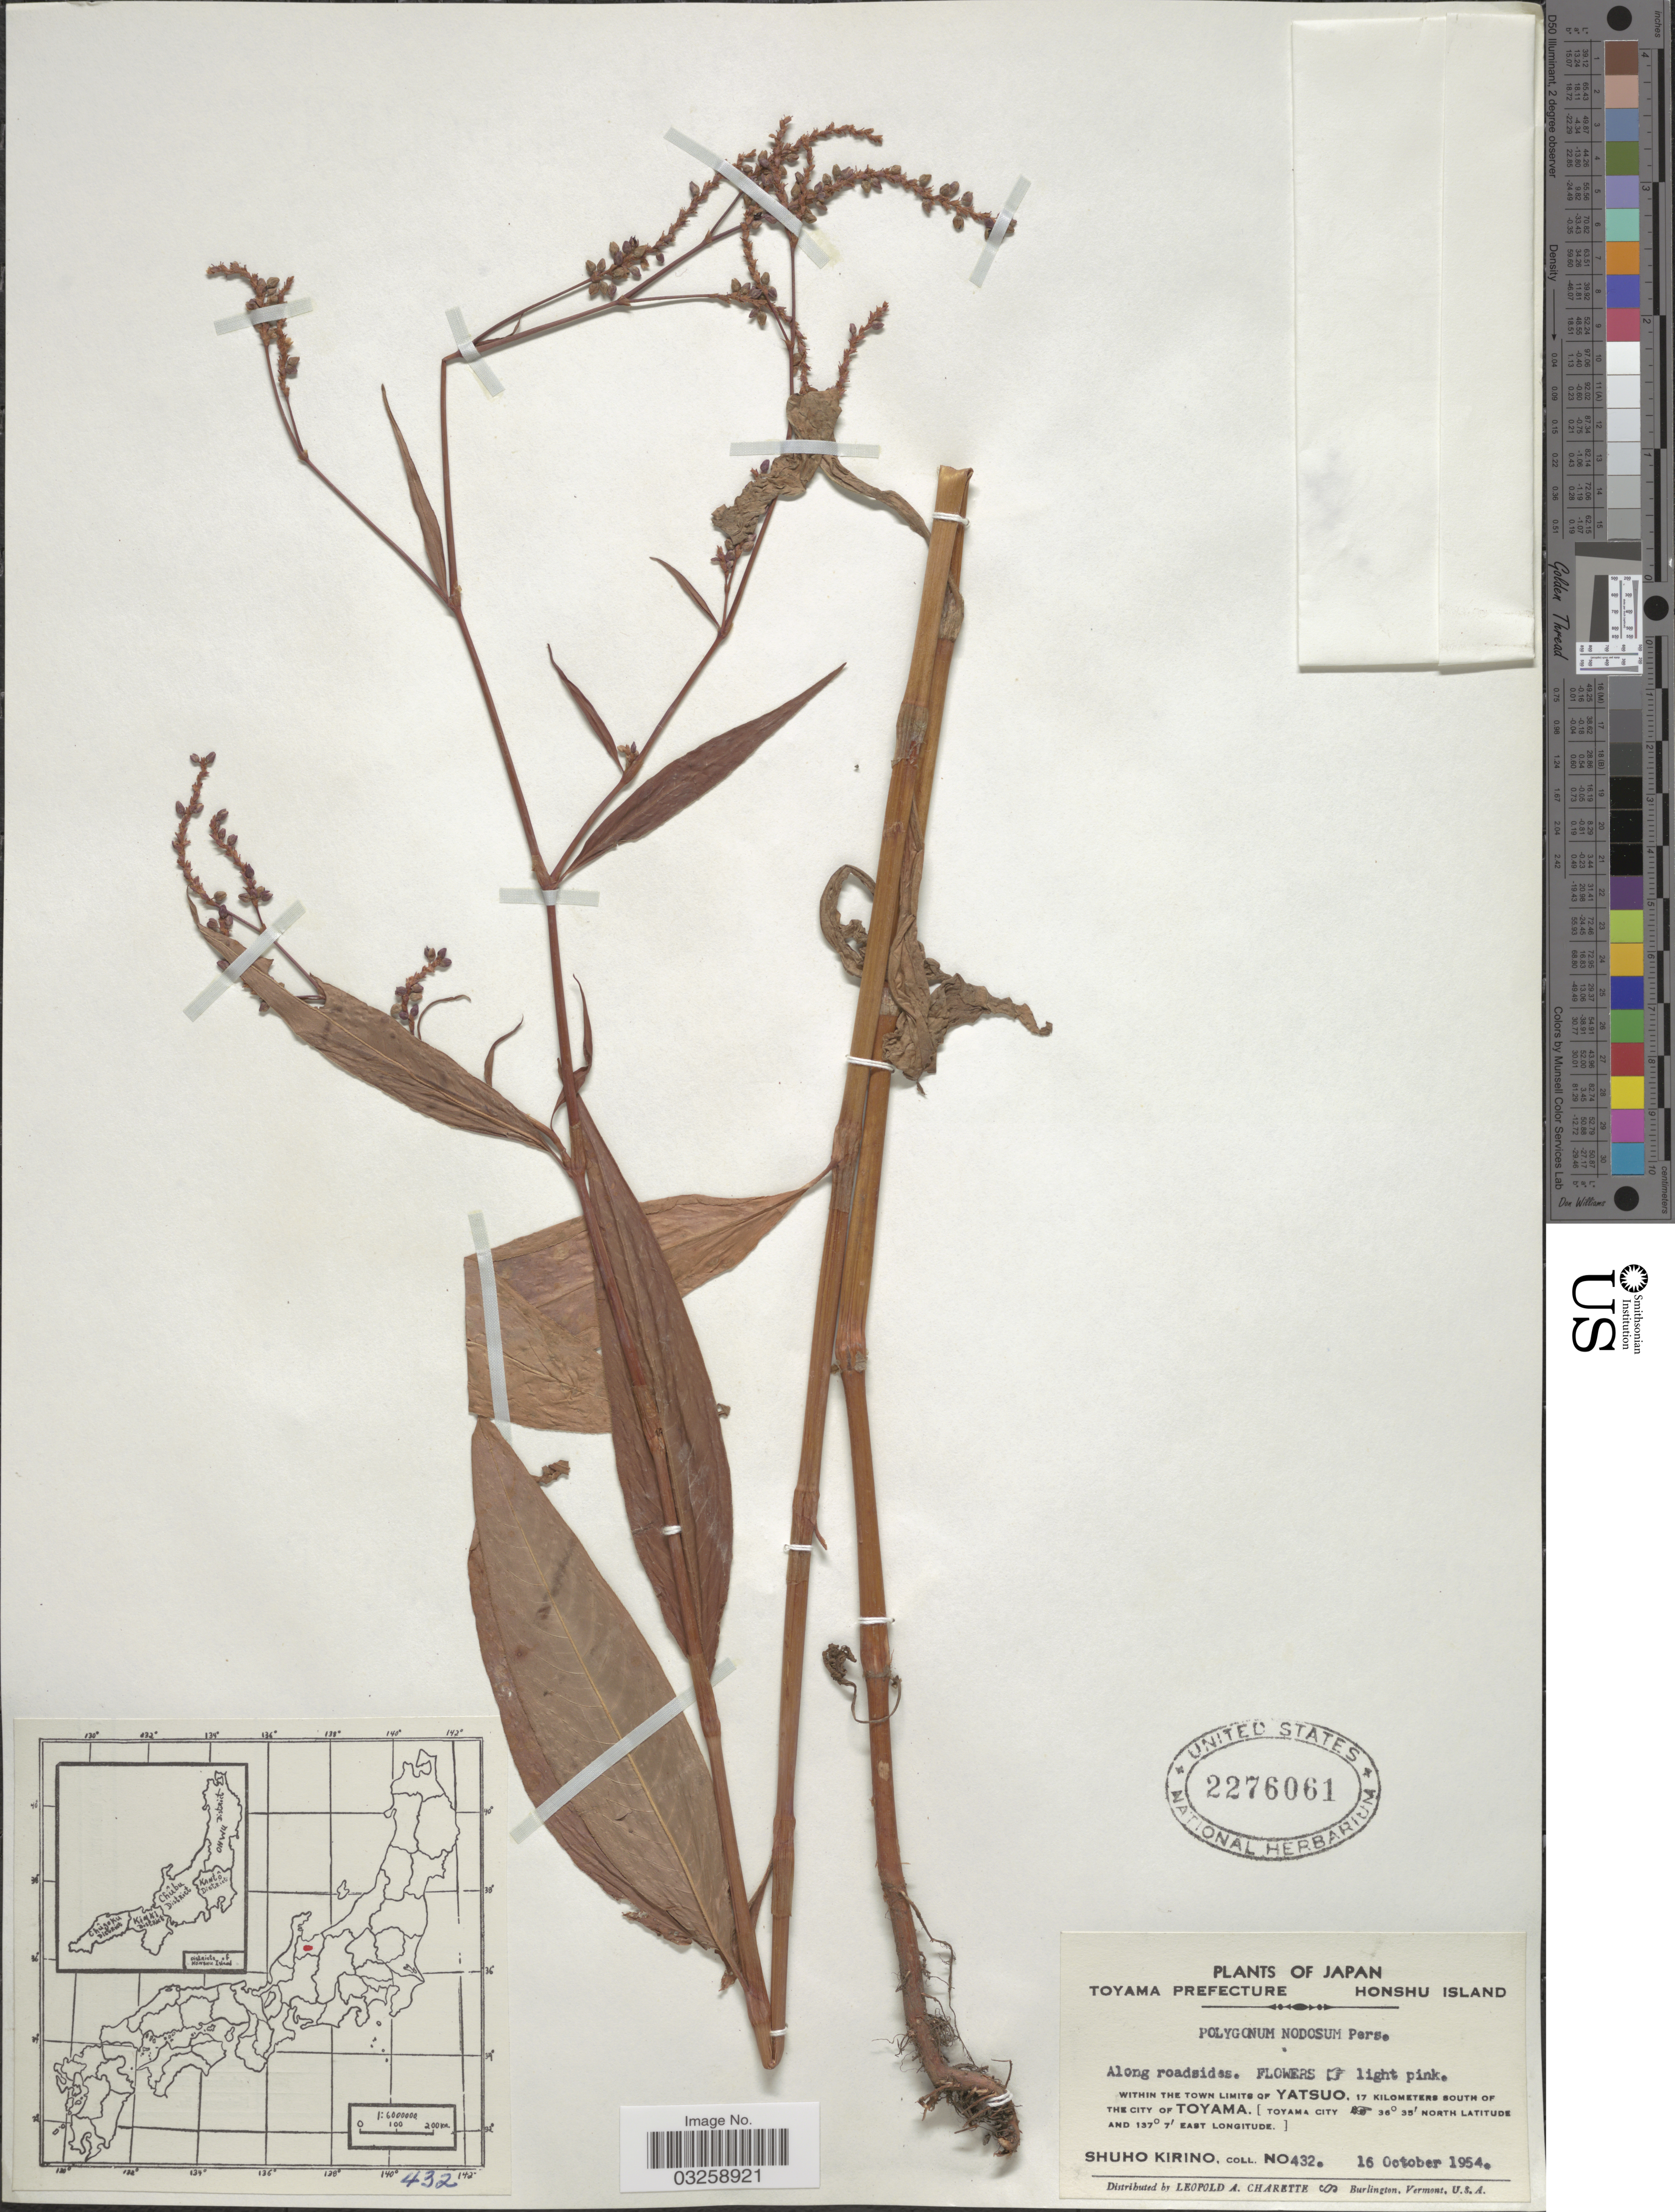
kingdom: Plantae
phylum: Tracheophyta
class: Magnoliopsida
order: Caryophyllales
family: Polygonaceae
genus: Polygonum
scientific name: Polygonum nodosum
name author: Pers.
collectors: S. Kirino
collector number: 432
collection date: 1954-10-16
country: Japan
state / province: Toyama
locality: Toyama Prefecture. Honshu Island. Within the town limits of Yatsuo, 17 kilometers south of the city of Toyama. [Toyama City].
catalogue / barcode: US 2276061